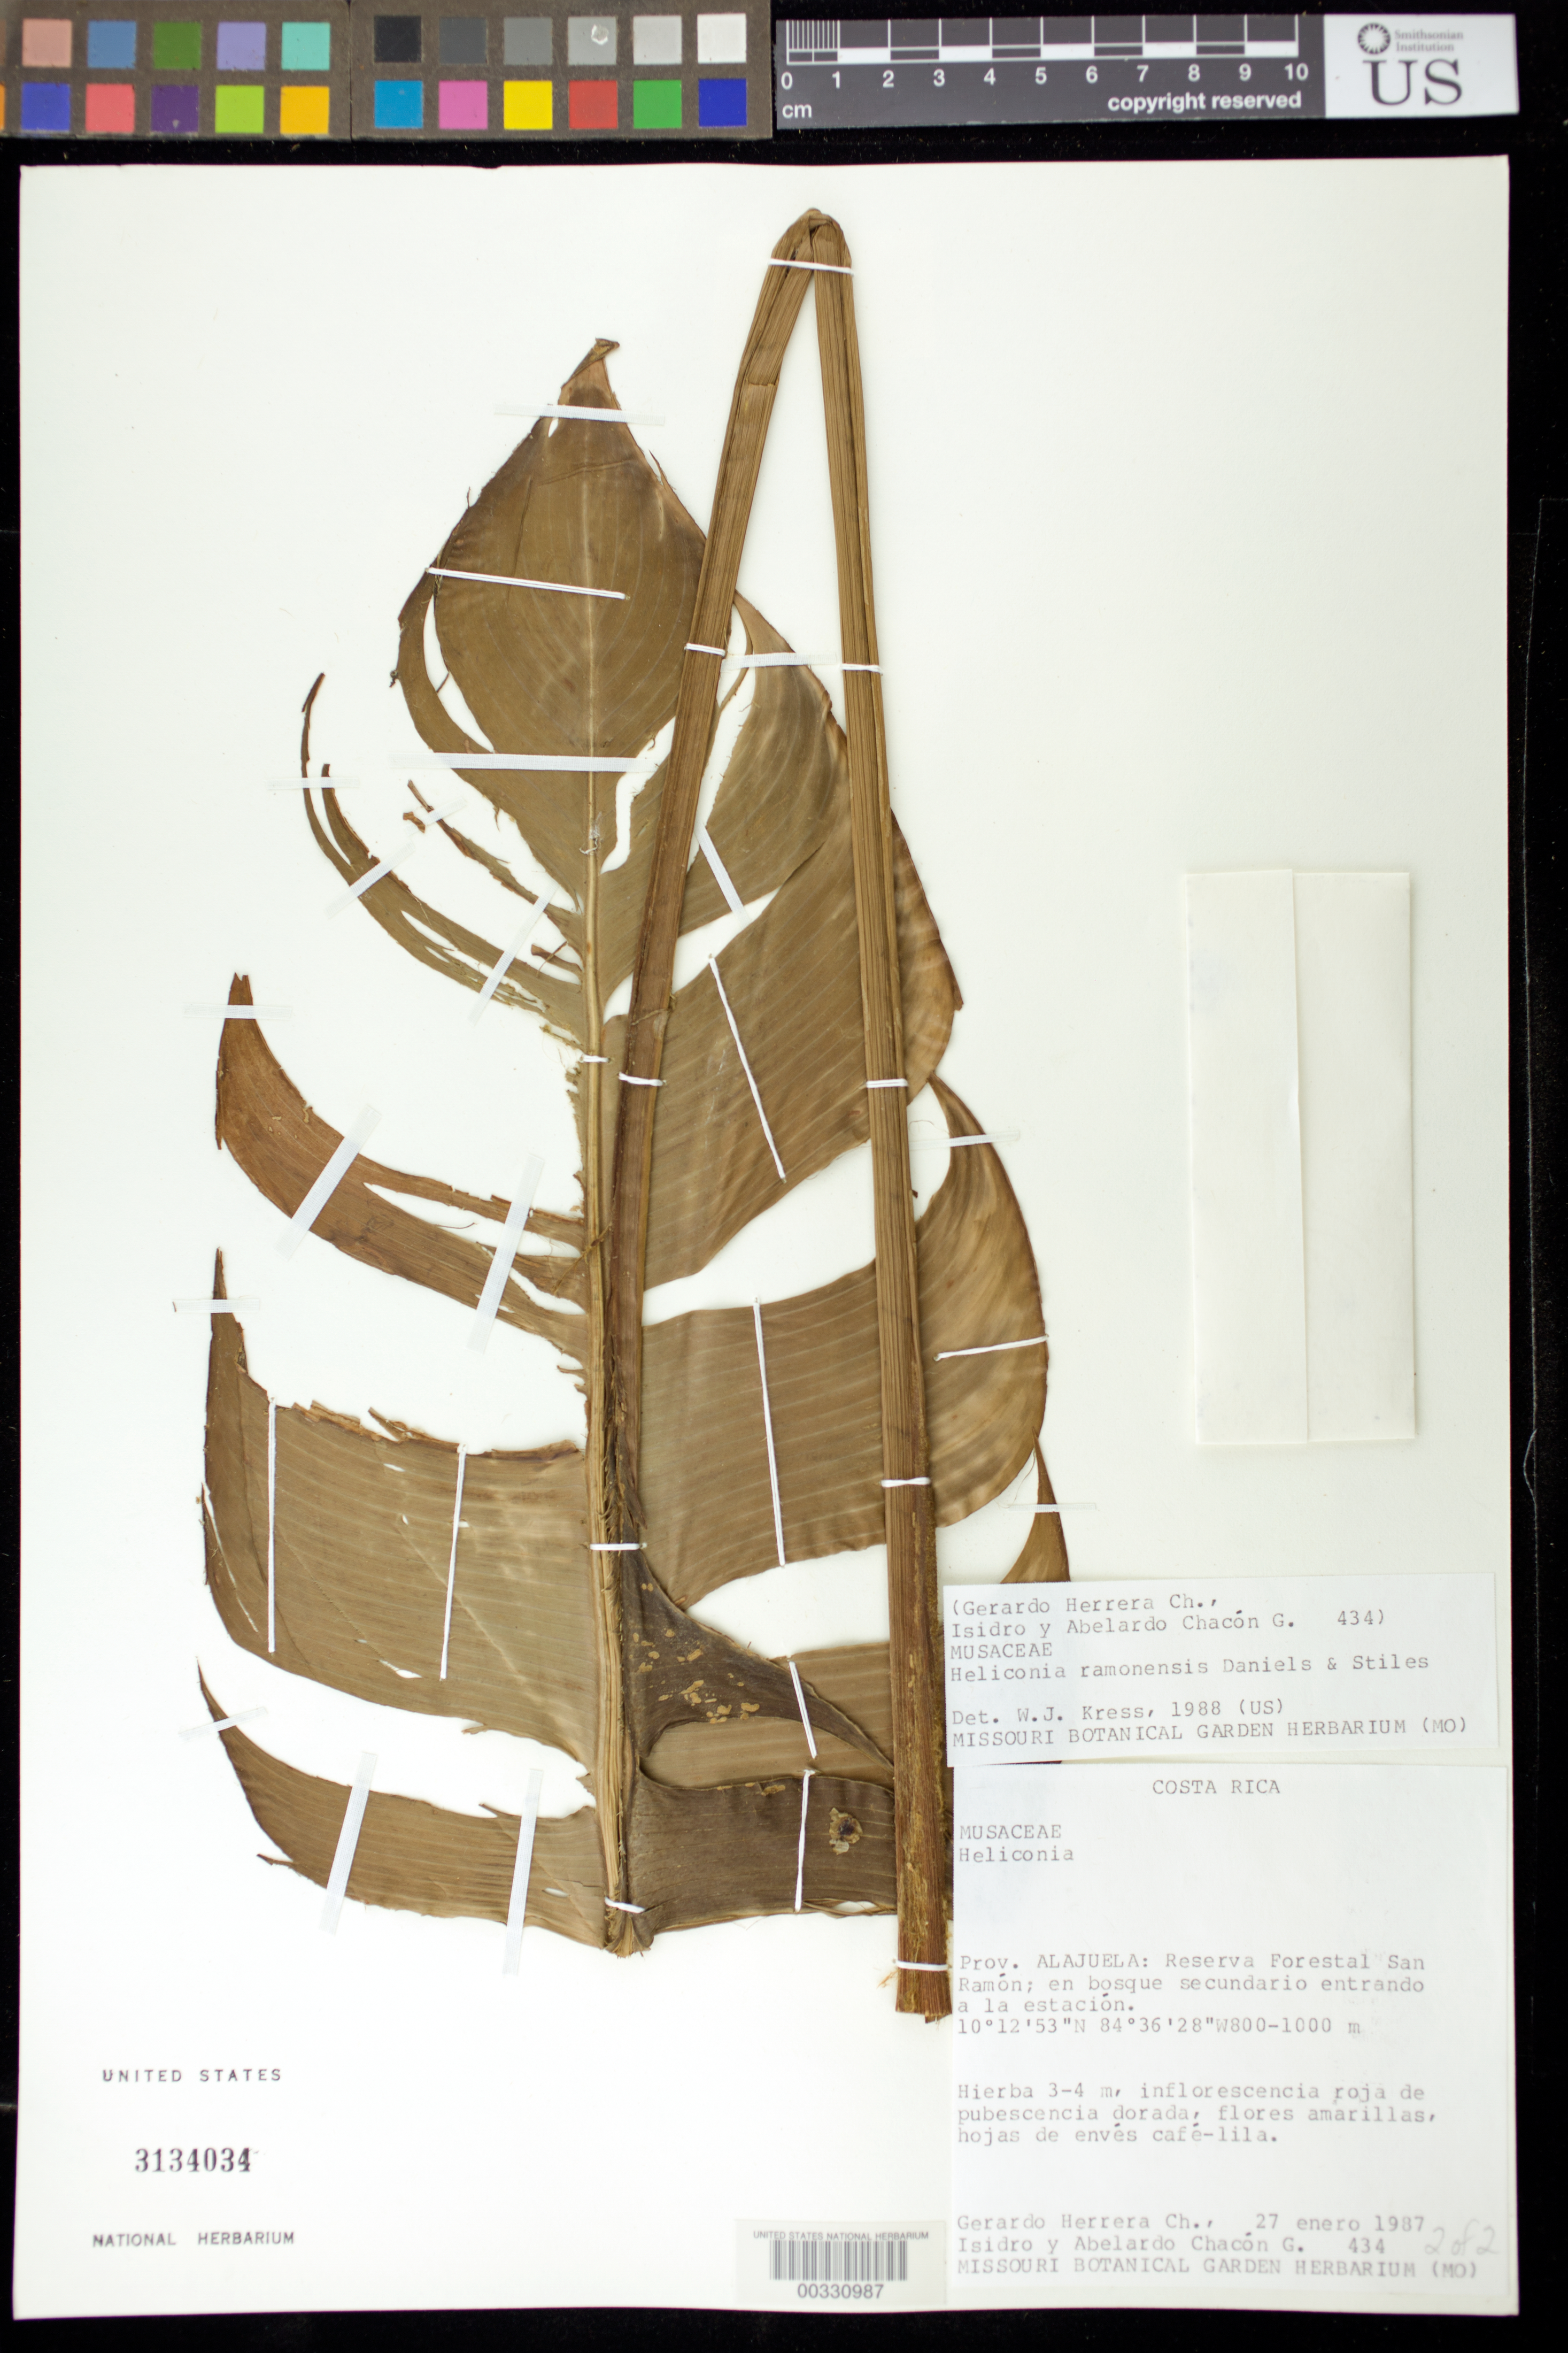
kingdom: Plantae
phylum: Tracheophyta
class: Liliopsida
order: Zingiberales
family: Heliconiaceae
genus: Heliconia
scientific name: Heliconia ramonensis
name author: G.S. Daniels & F.G. Stiles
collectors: G. Herrera Ch., G. Chacon G. & A. Chacón G.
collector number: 434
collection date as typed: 27 Jan 1987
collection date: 1987-01-27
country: Costa Rica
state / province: Alajuela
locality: Reserva Forestal San Ramon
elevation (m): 800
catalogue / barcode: US 3134034